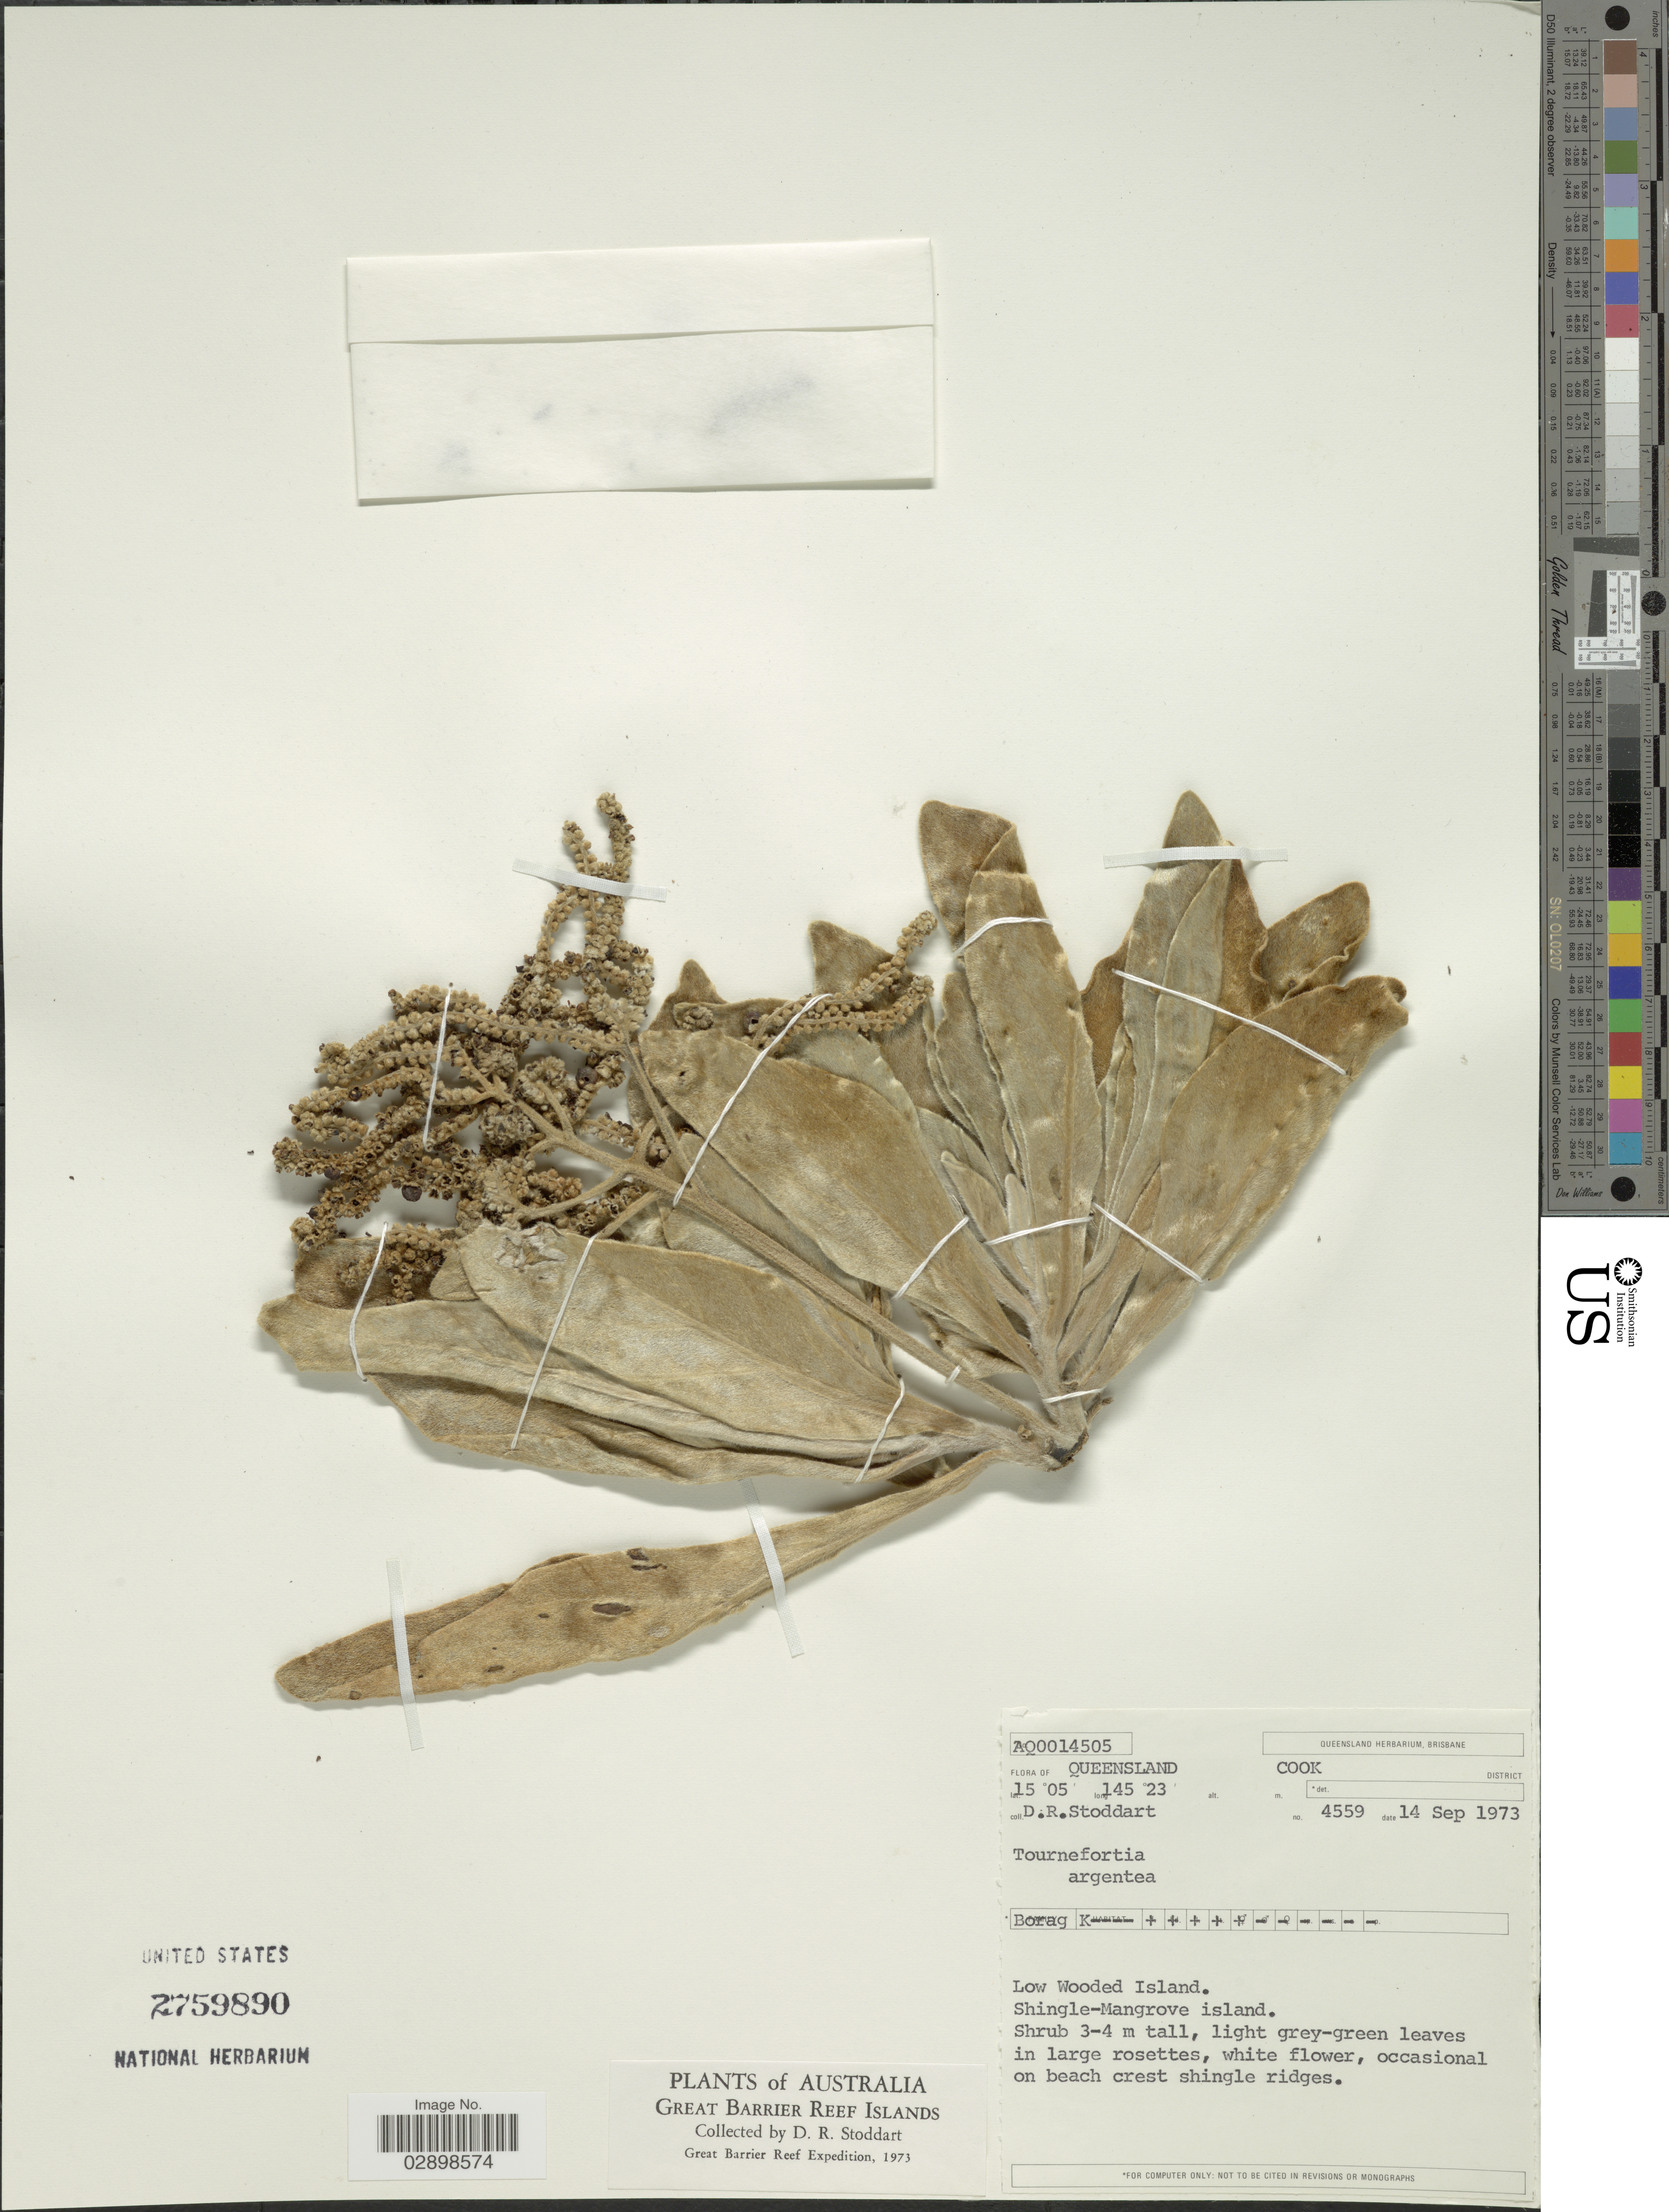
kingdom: Plantae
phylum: Tracheophyta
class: Magnoliopsida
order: Boraginales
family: Heliotropiaceae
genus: Tournefortia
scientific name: Tournefortia argentea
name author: L. f.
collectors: D. R. Stoddart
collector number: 4559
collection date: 1973-09-14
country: Australia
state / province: Queensland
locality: Cook District. Low Wooded Island. Shingle-Mangrove island. Great Barrier Reef Islands. Great Barrier Reef.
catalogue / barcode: US 2759890